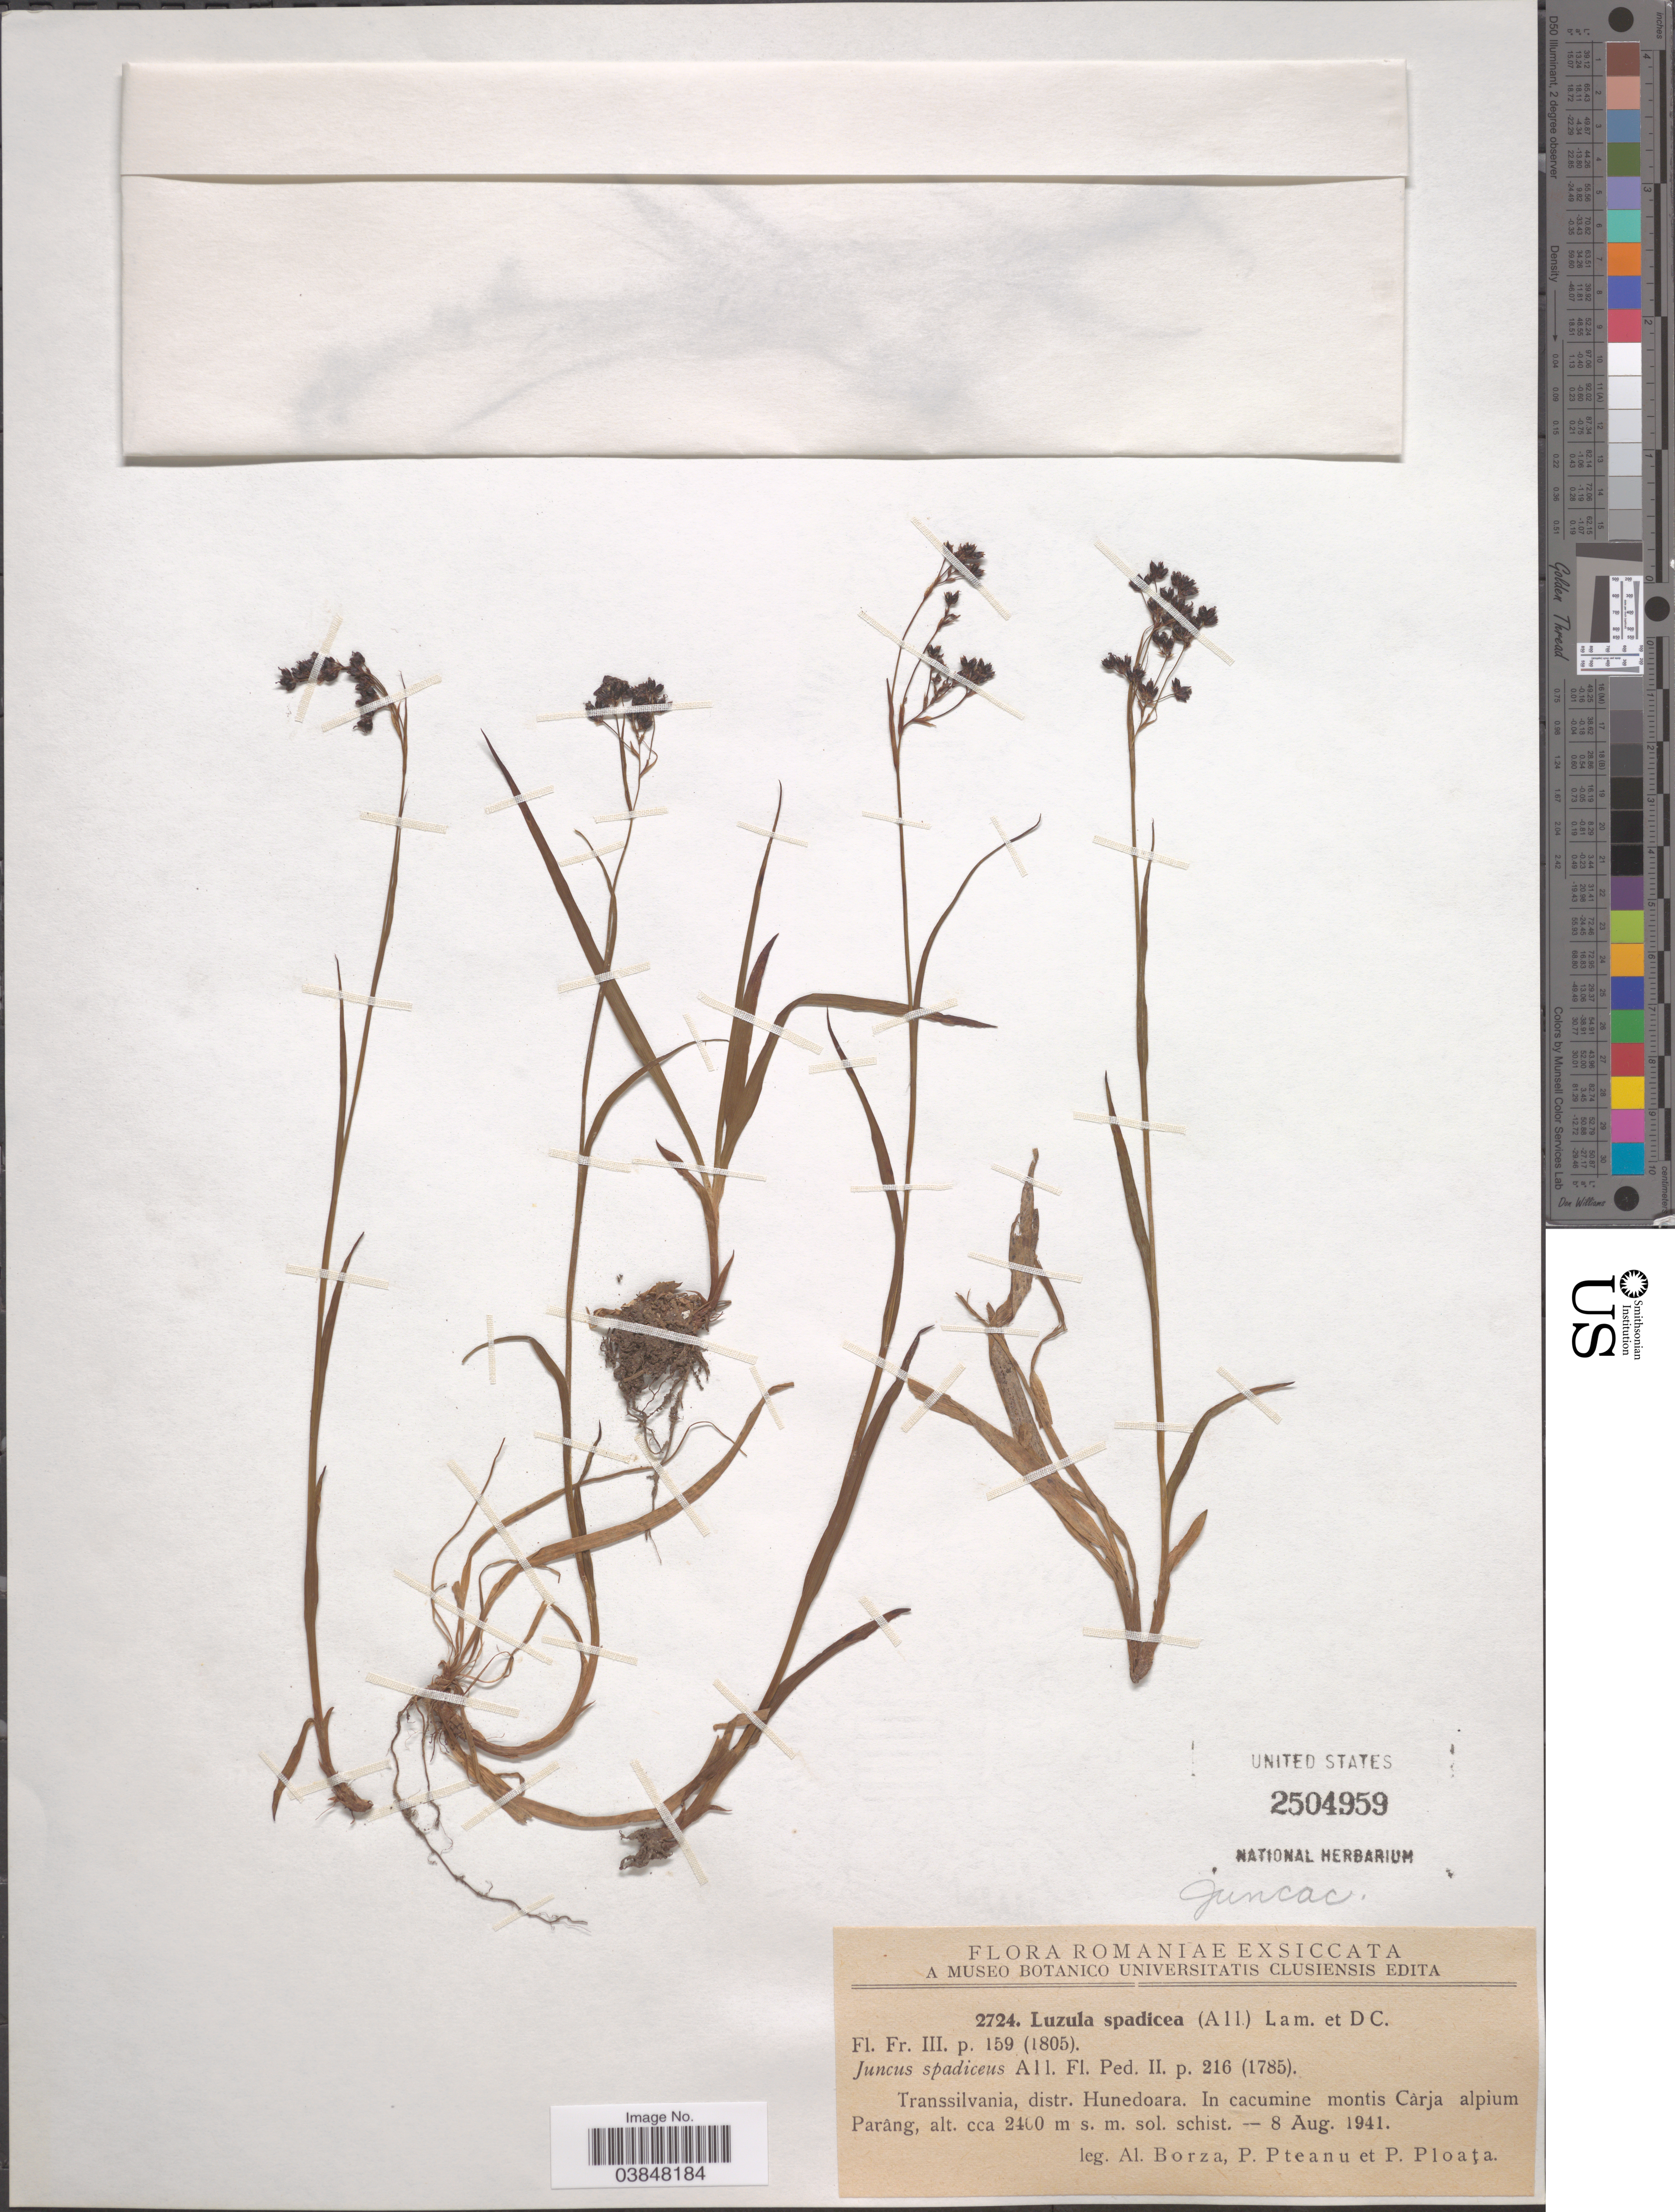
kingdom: Plantae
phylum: Tracheophyta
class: Liliopsida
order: Poales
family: Juncaceae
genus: Luzula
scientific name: Luzula spadicea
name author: DC.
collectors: A. Borza, P. Pteanu & P. Ploata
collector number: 2724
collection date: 1941-08-08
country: Romania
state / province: Hunedoara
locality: Transsilvania, distr. Hunedoara. In cacumine montis Carja alpium Parâng.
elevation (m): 2400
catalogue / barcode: US 2504959